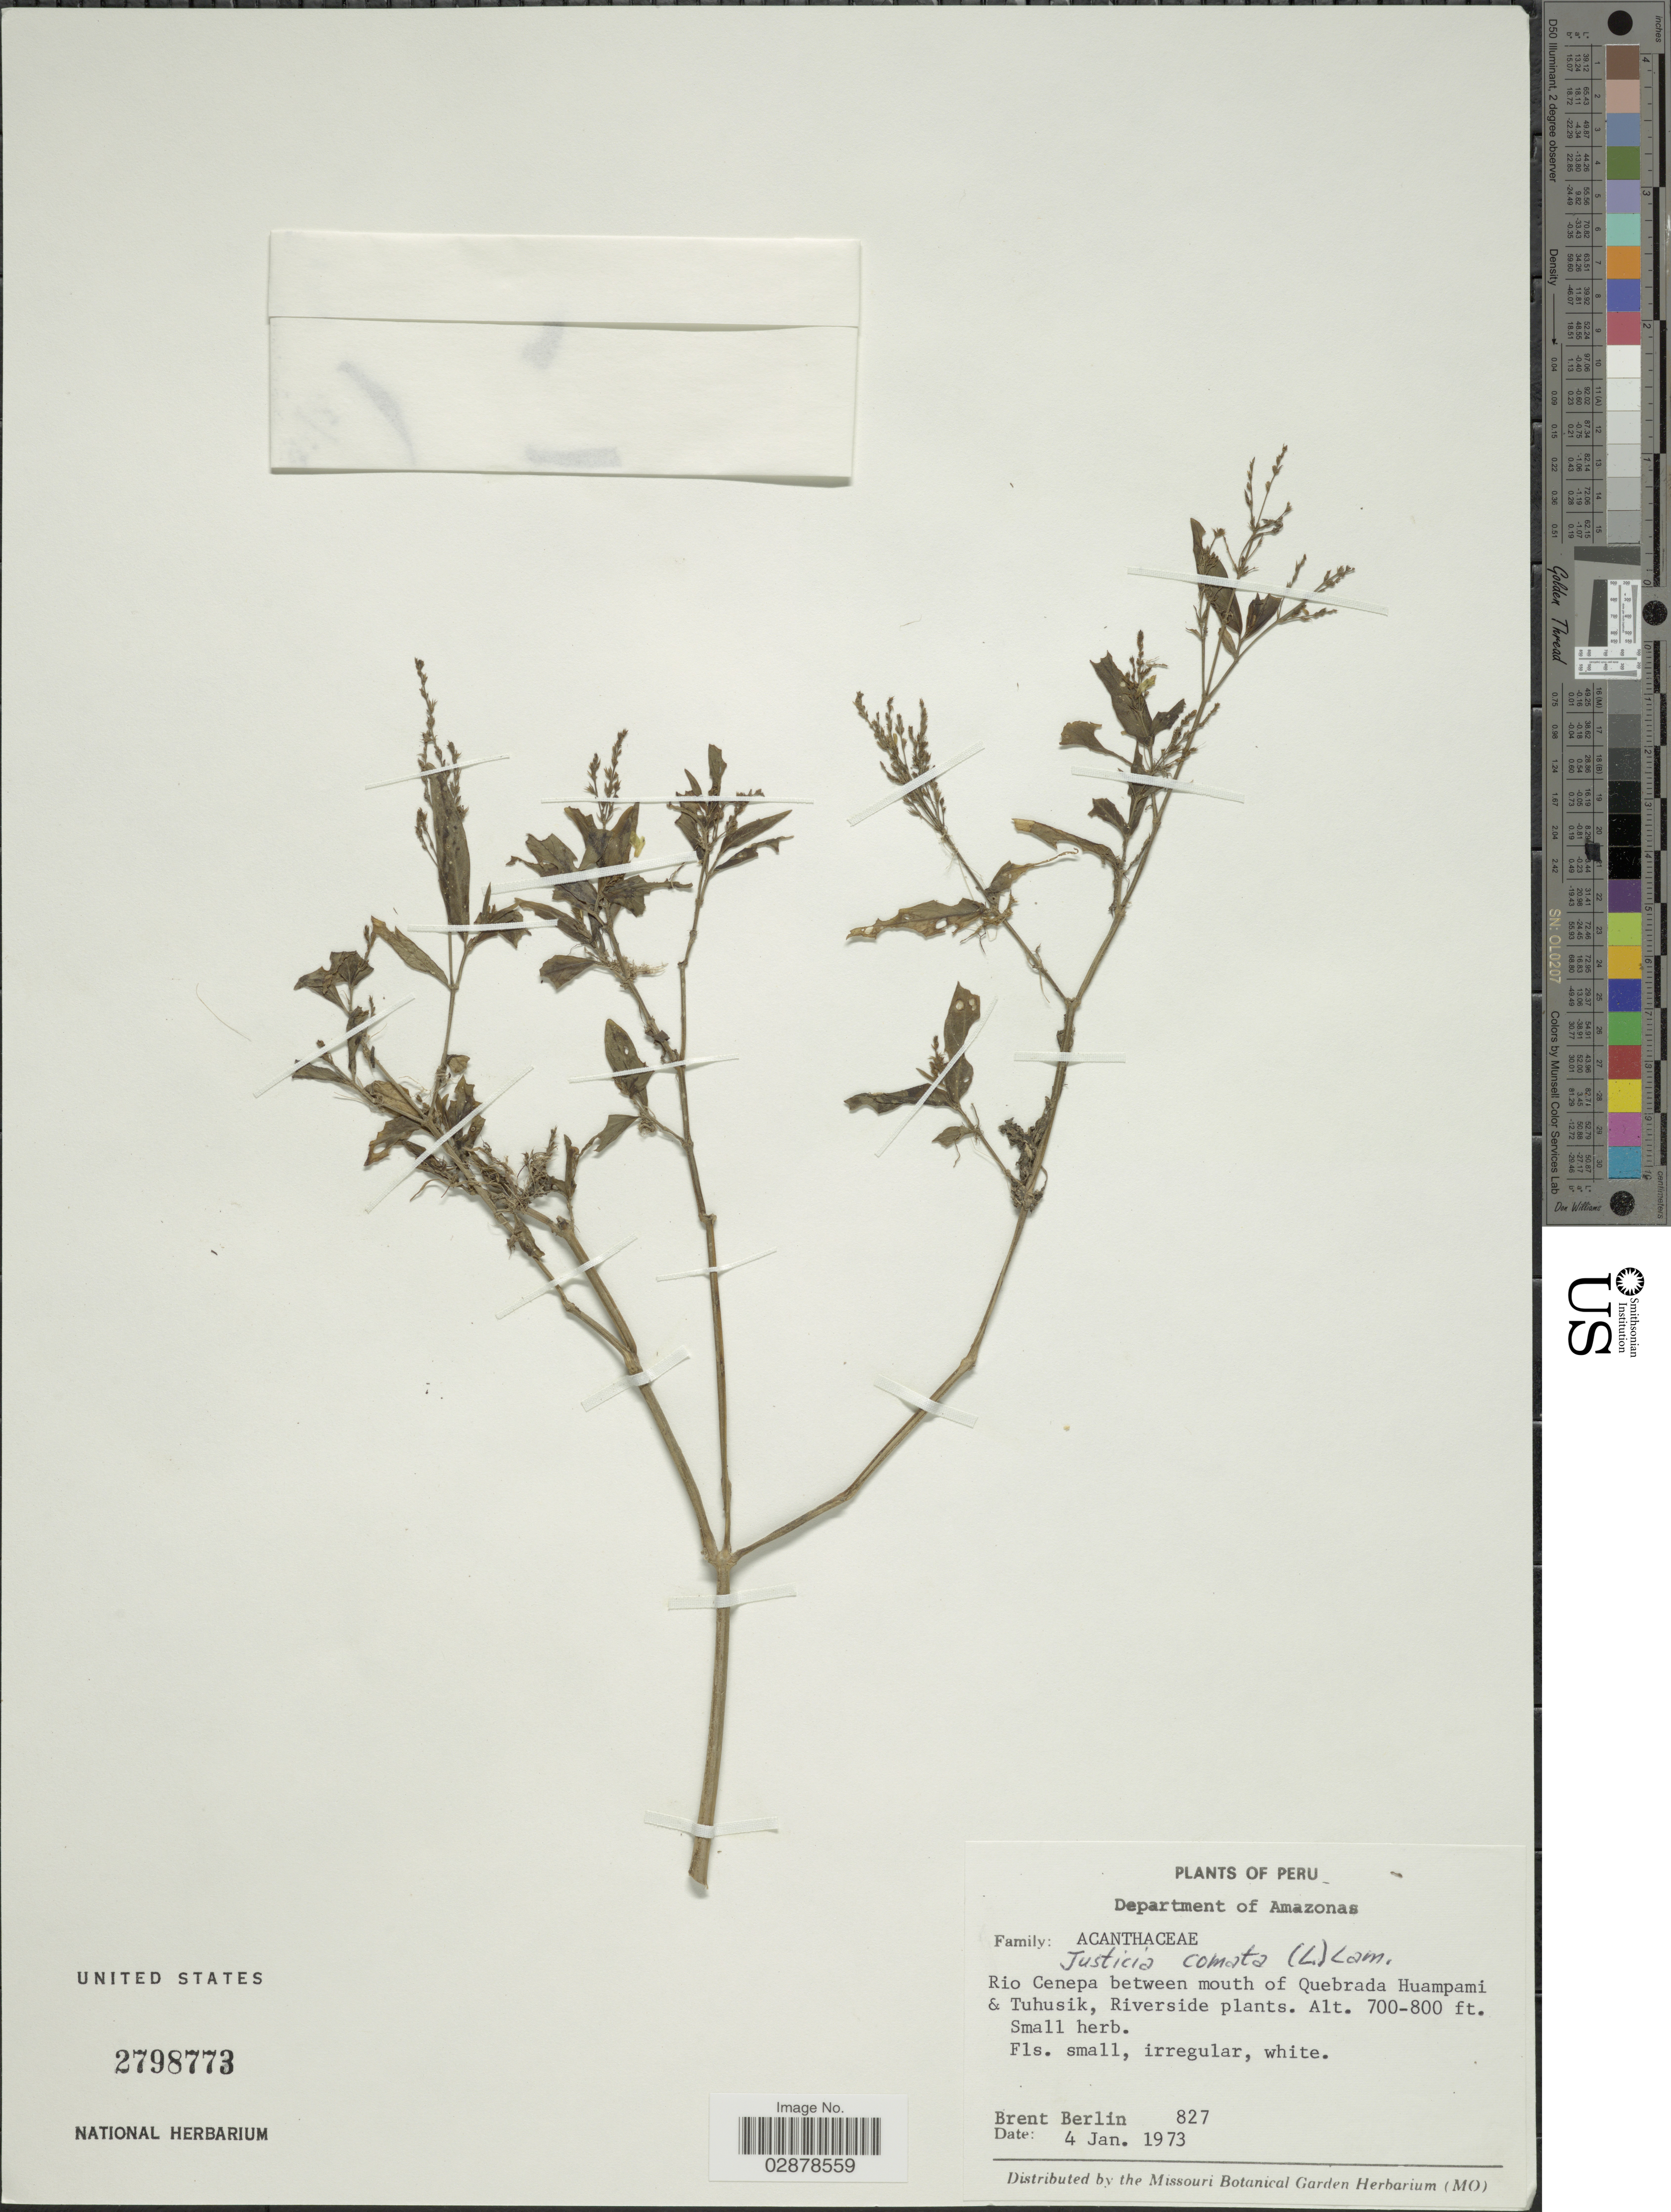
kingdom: Plantae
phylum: Tracheophyta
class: Magnoliopsida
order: Lamiales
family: Acanthaceae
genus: Justicia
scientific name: Justicia comata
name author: (L.) Lam.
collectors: B. Berlin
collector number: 827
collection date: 1973-01-04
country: Peru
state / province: Amazonas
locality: Department of Amazonas, Rio Cenepa between mouth of Quebrada Huampami & Tuhusik.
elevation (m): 213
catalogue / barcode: US 2798773